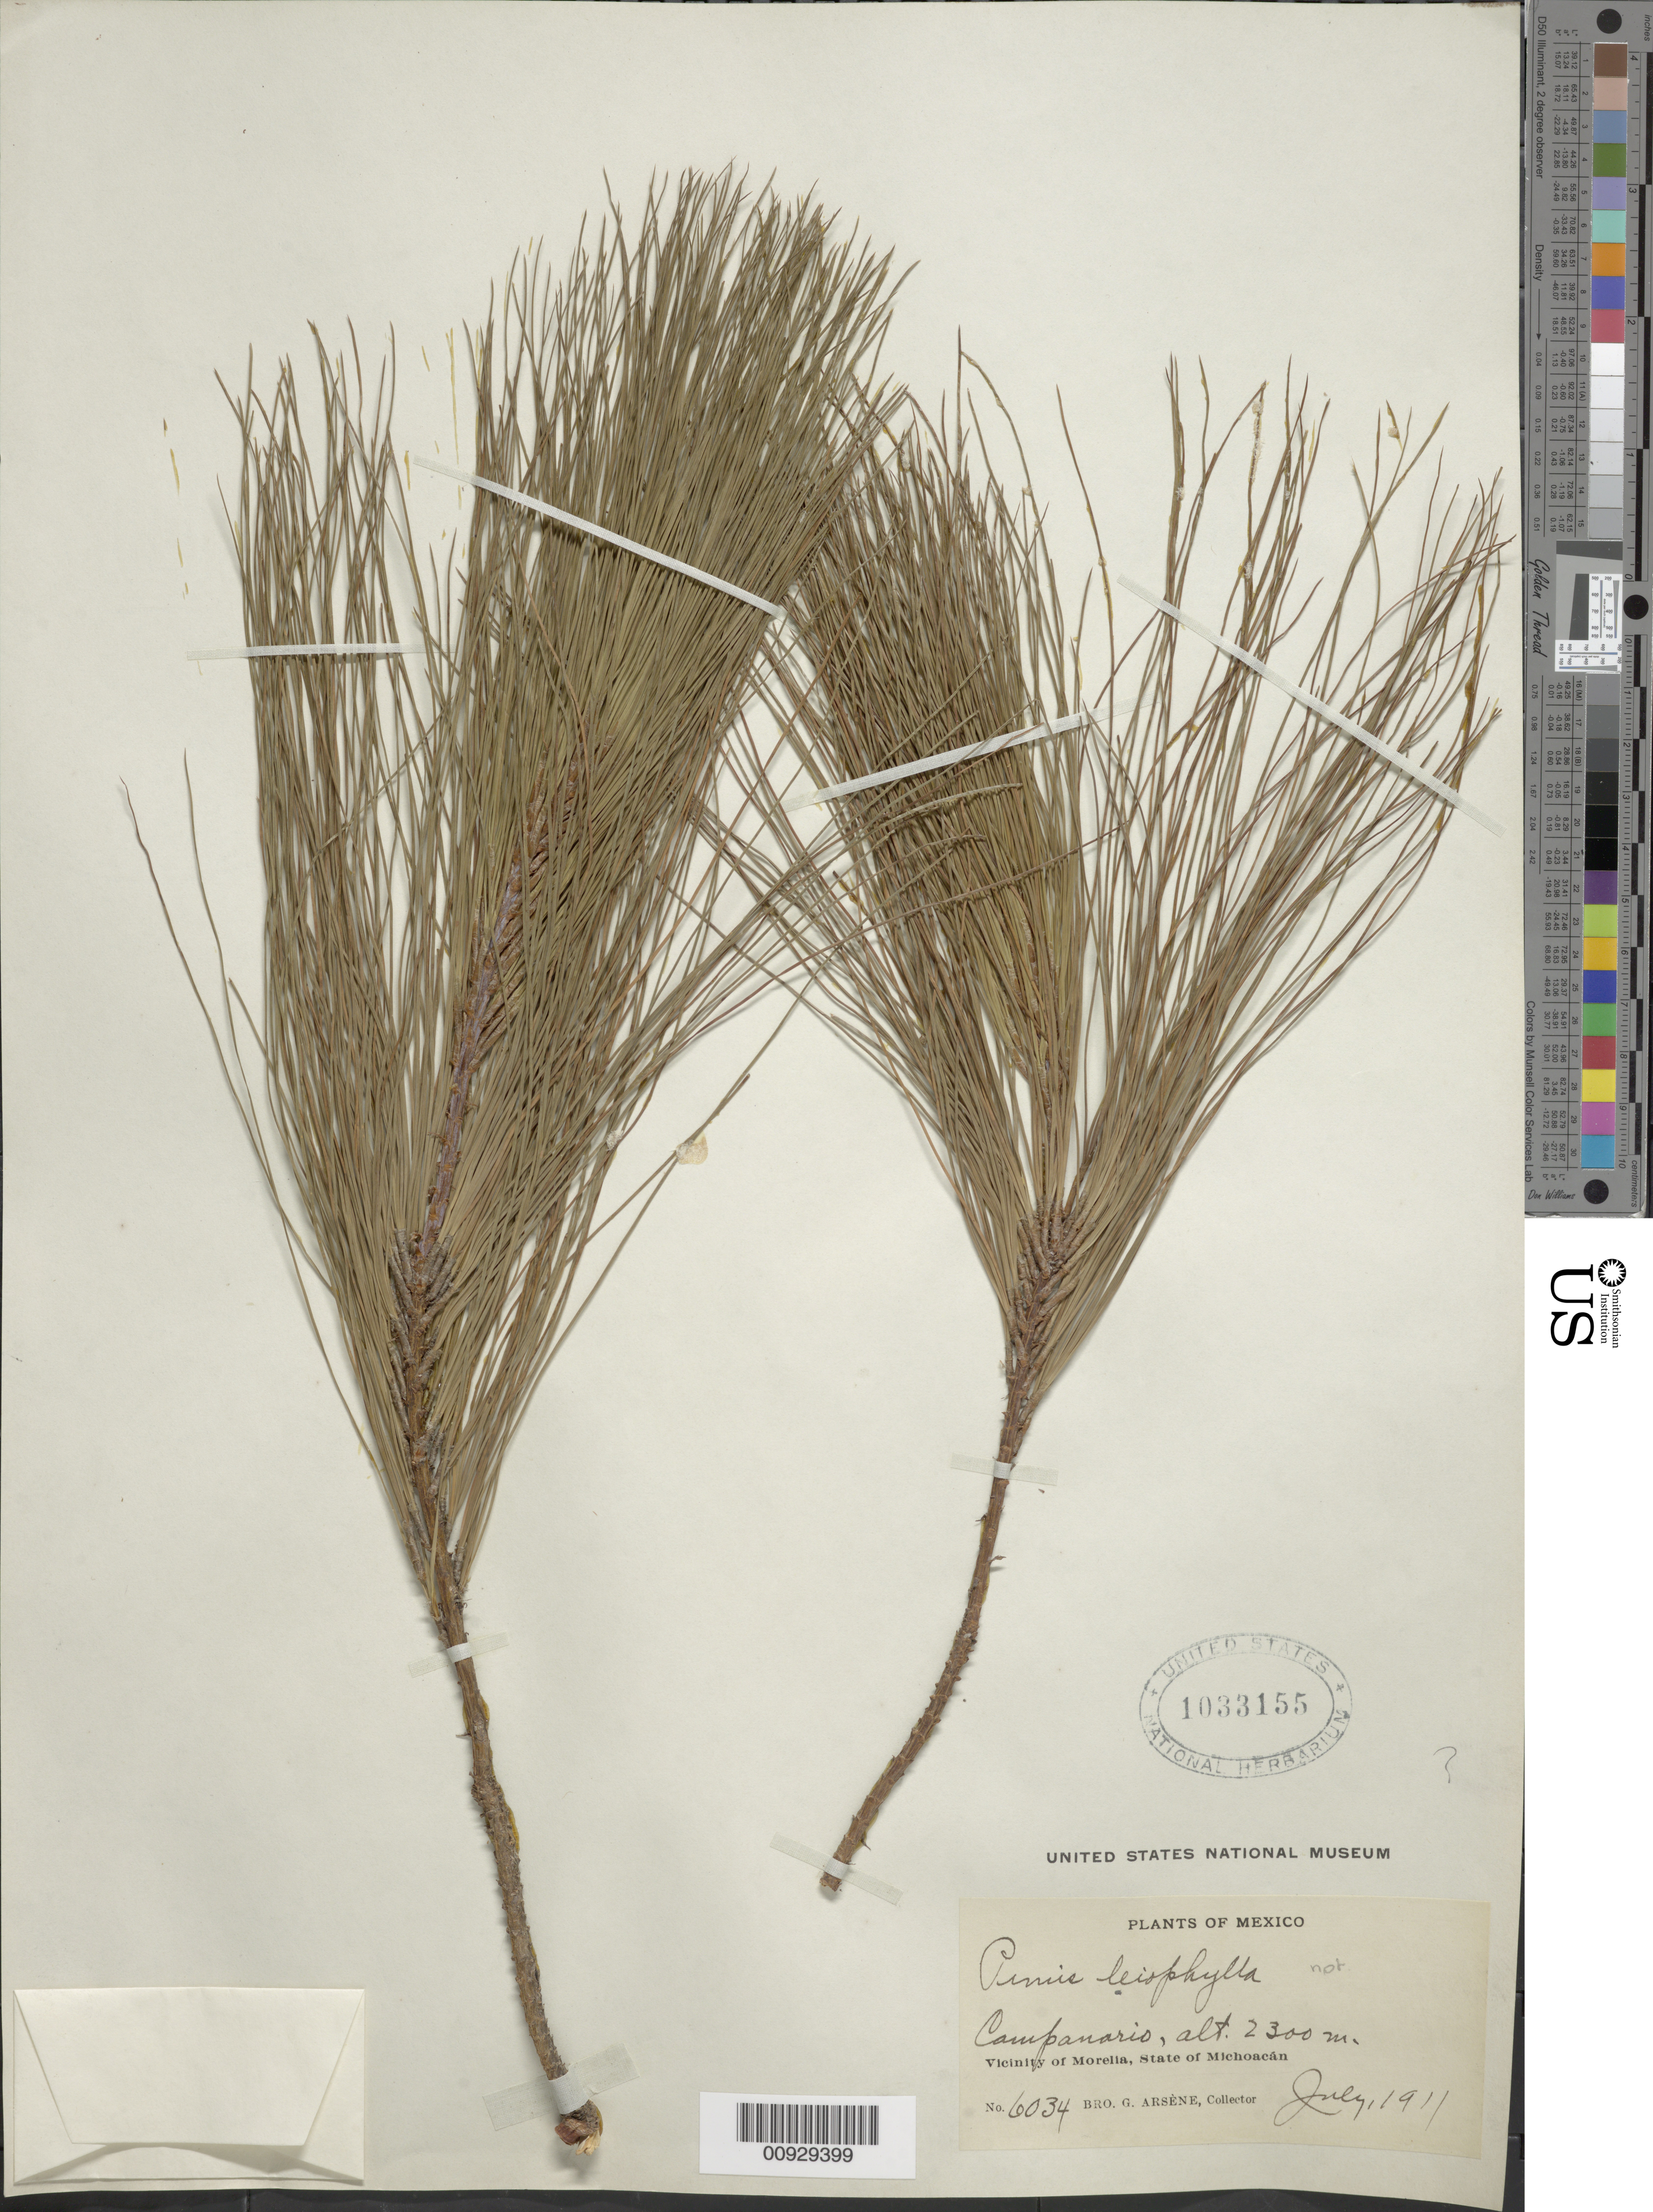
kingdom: Plantae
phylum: Tracheophyta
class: Pinopsida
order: Pinales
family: Pinaceae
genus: Pinus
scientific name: Pinus leiophylla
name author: Schiede ex Schltdl. & Cham.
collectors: Bro. G. Arsène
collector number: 6034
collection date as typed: Jul 1911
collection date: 1911-07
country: Mexico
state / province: Michoacán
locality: Campanario. Vicinity of Morelia.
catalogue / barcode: US 1033155